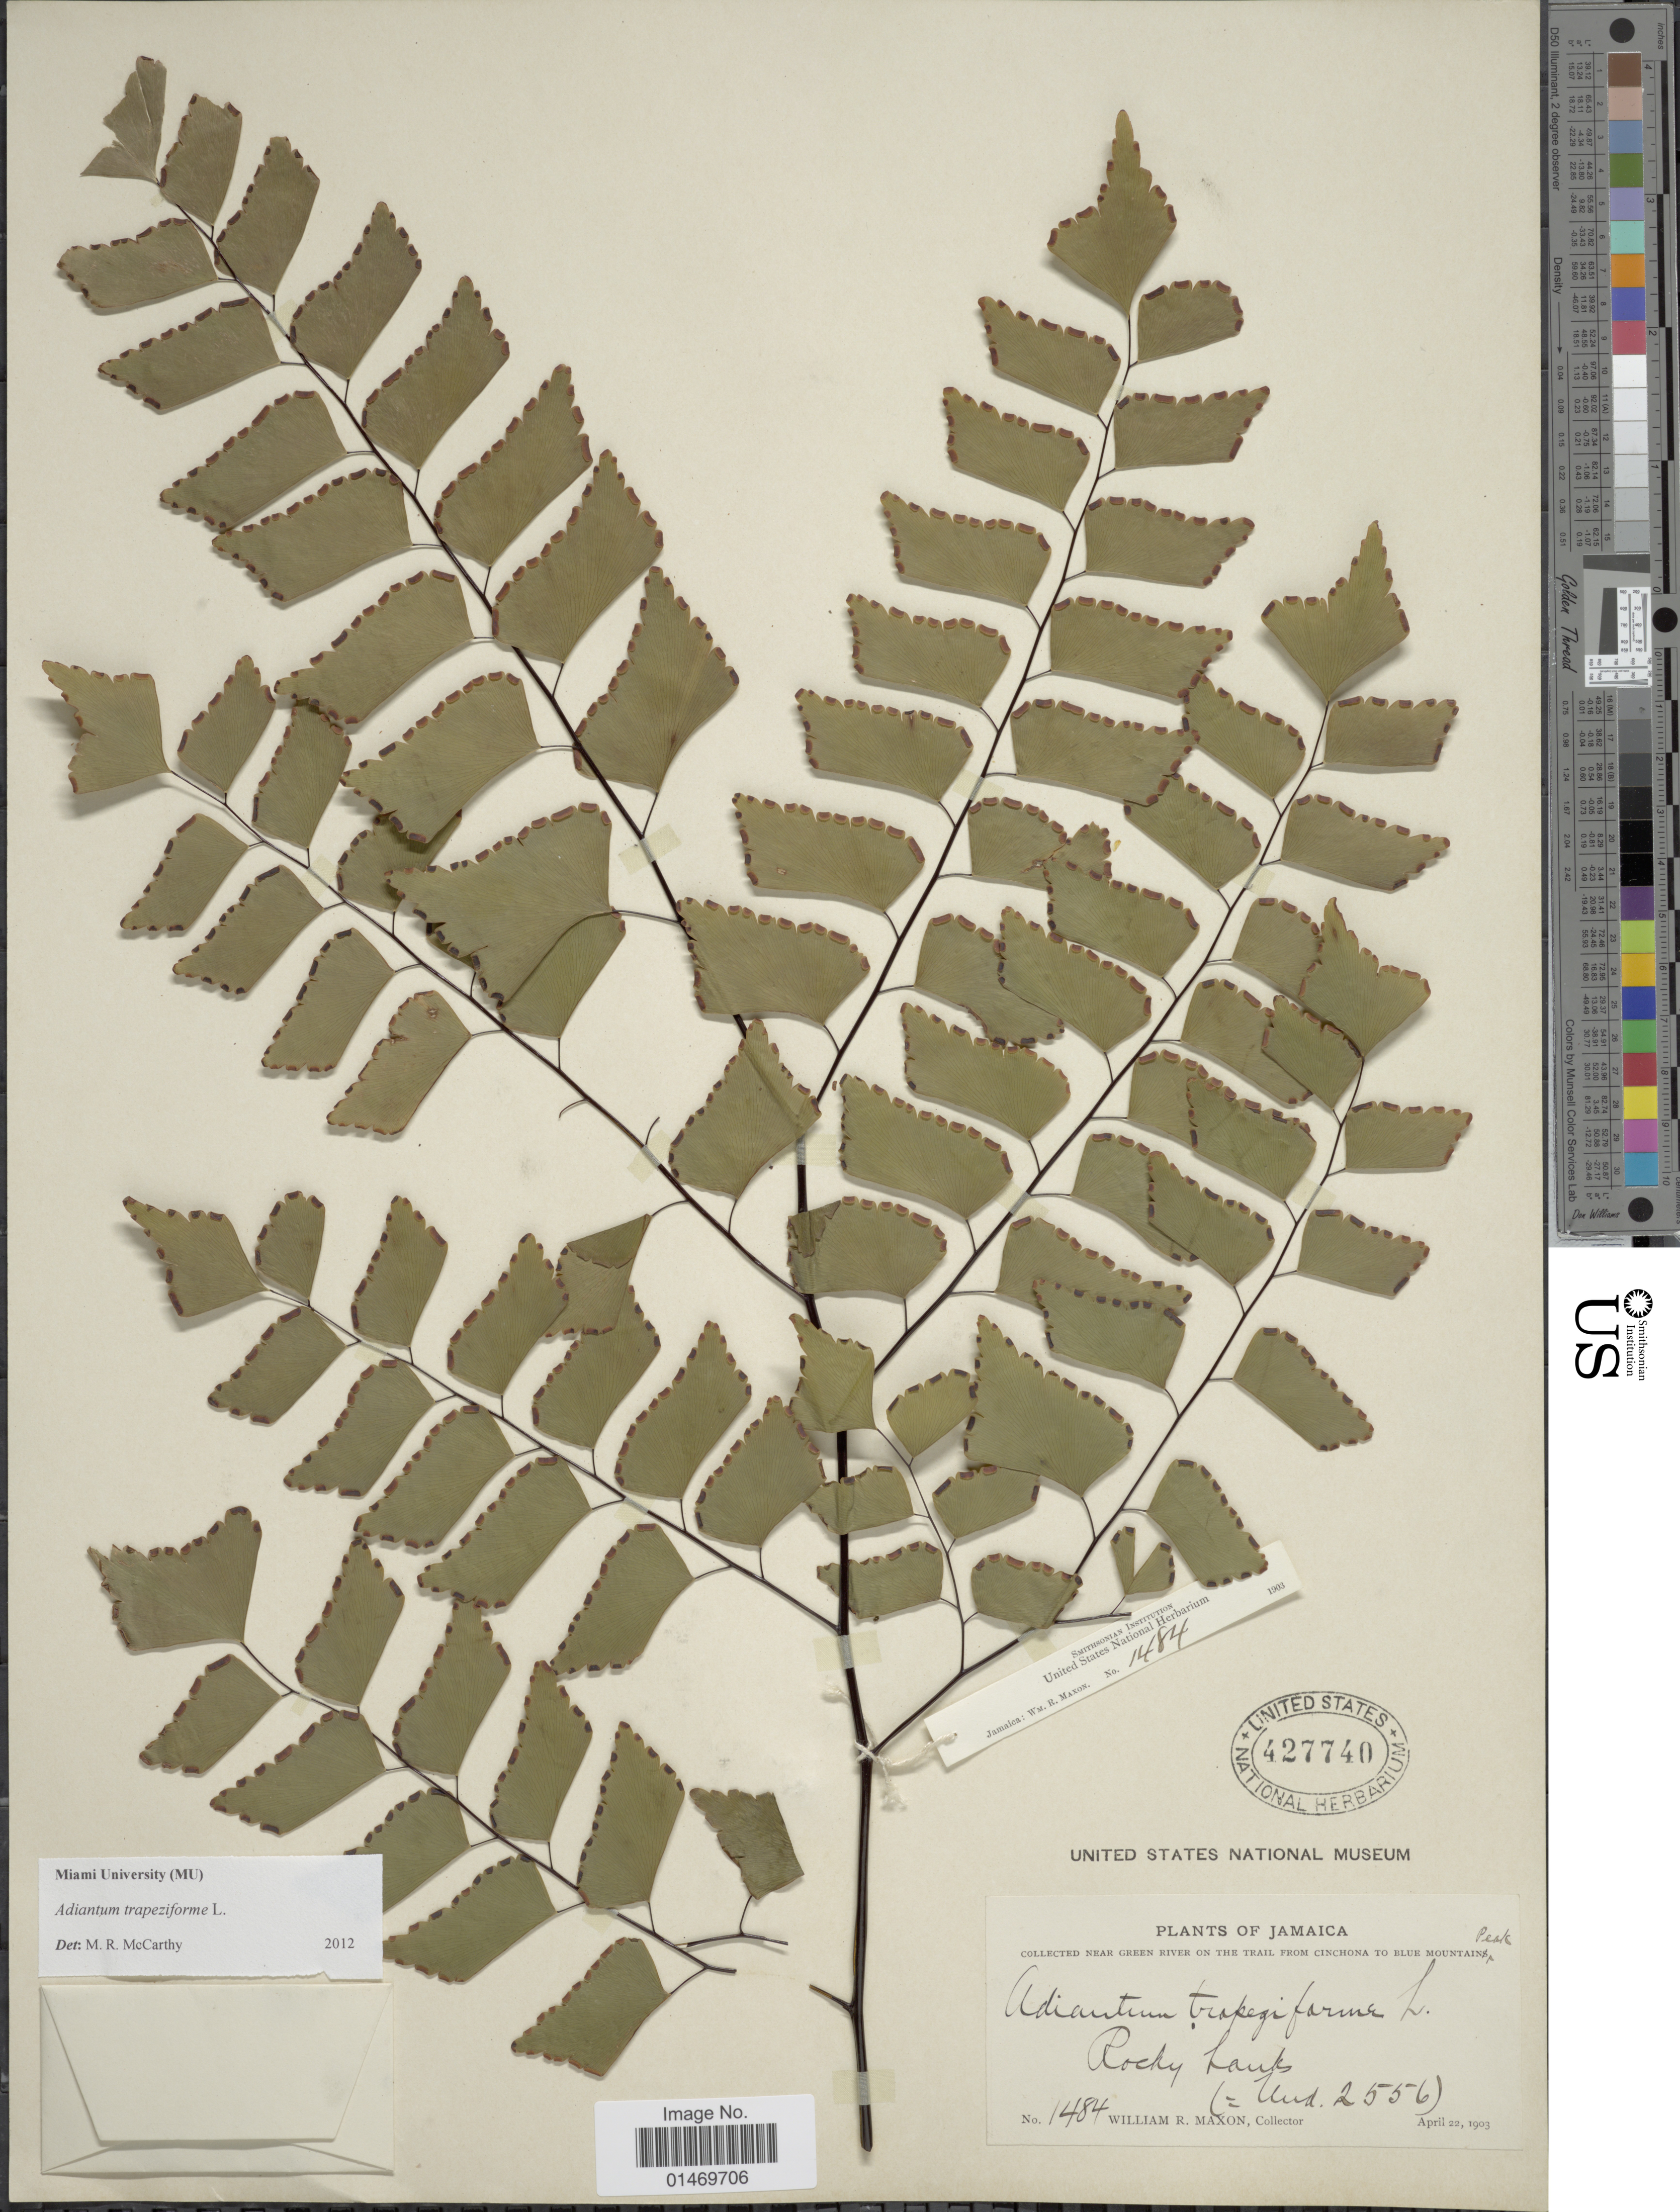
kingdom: Plantae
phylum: Tracheophyta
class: Polypodiopsida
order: Polypodiales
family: Pteridaceae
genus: Adiantum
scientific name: Adiantum trapeziforme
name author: L.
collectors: W. R. Maxon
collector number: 1484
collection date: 1903-04-22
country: Jamaica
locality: Jamaica, near Green River on the trail from Cinchona to Blue Mountain.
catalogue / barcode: US 427740